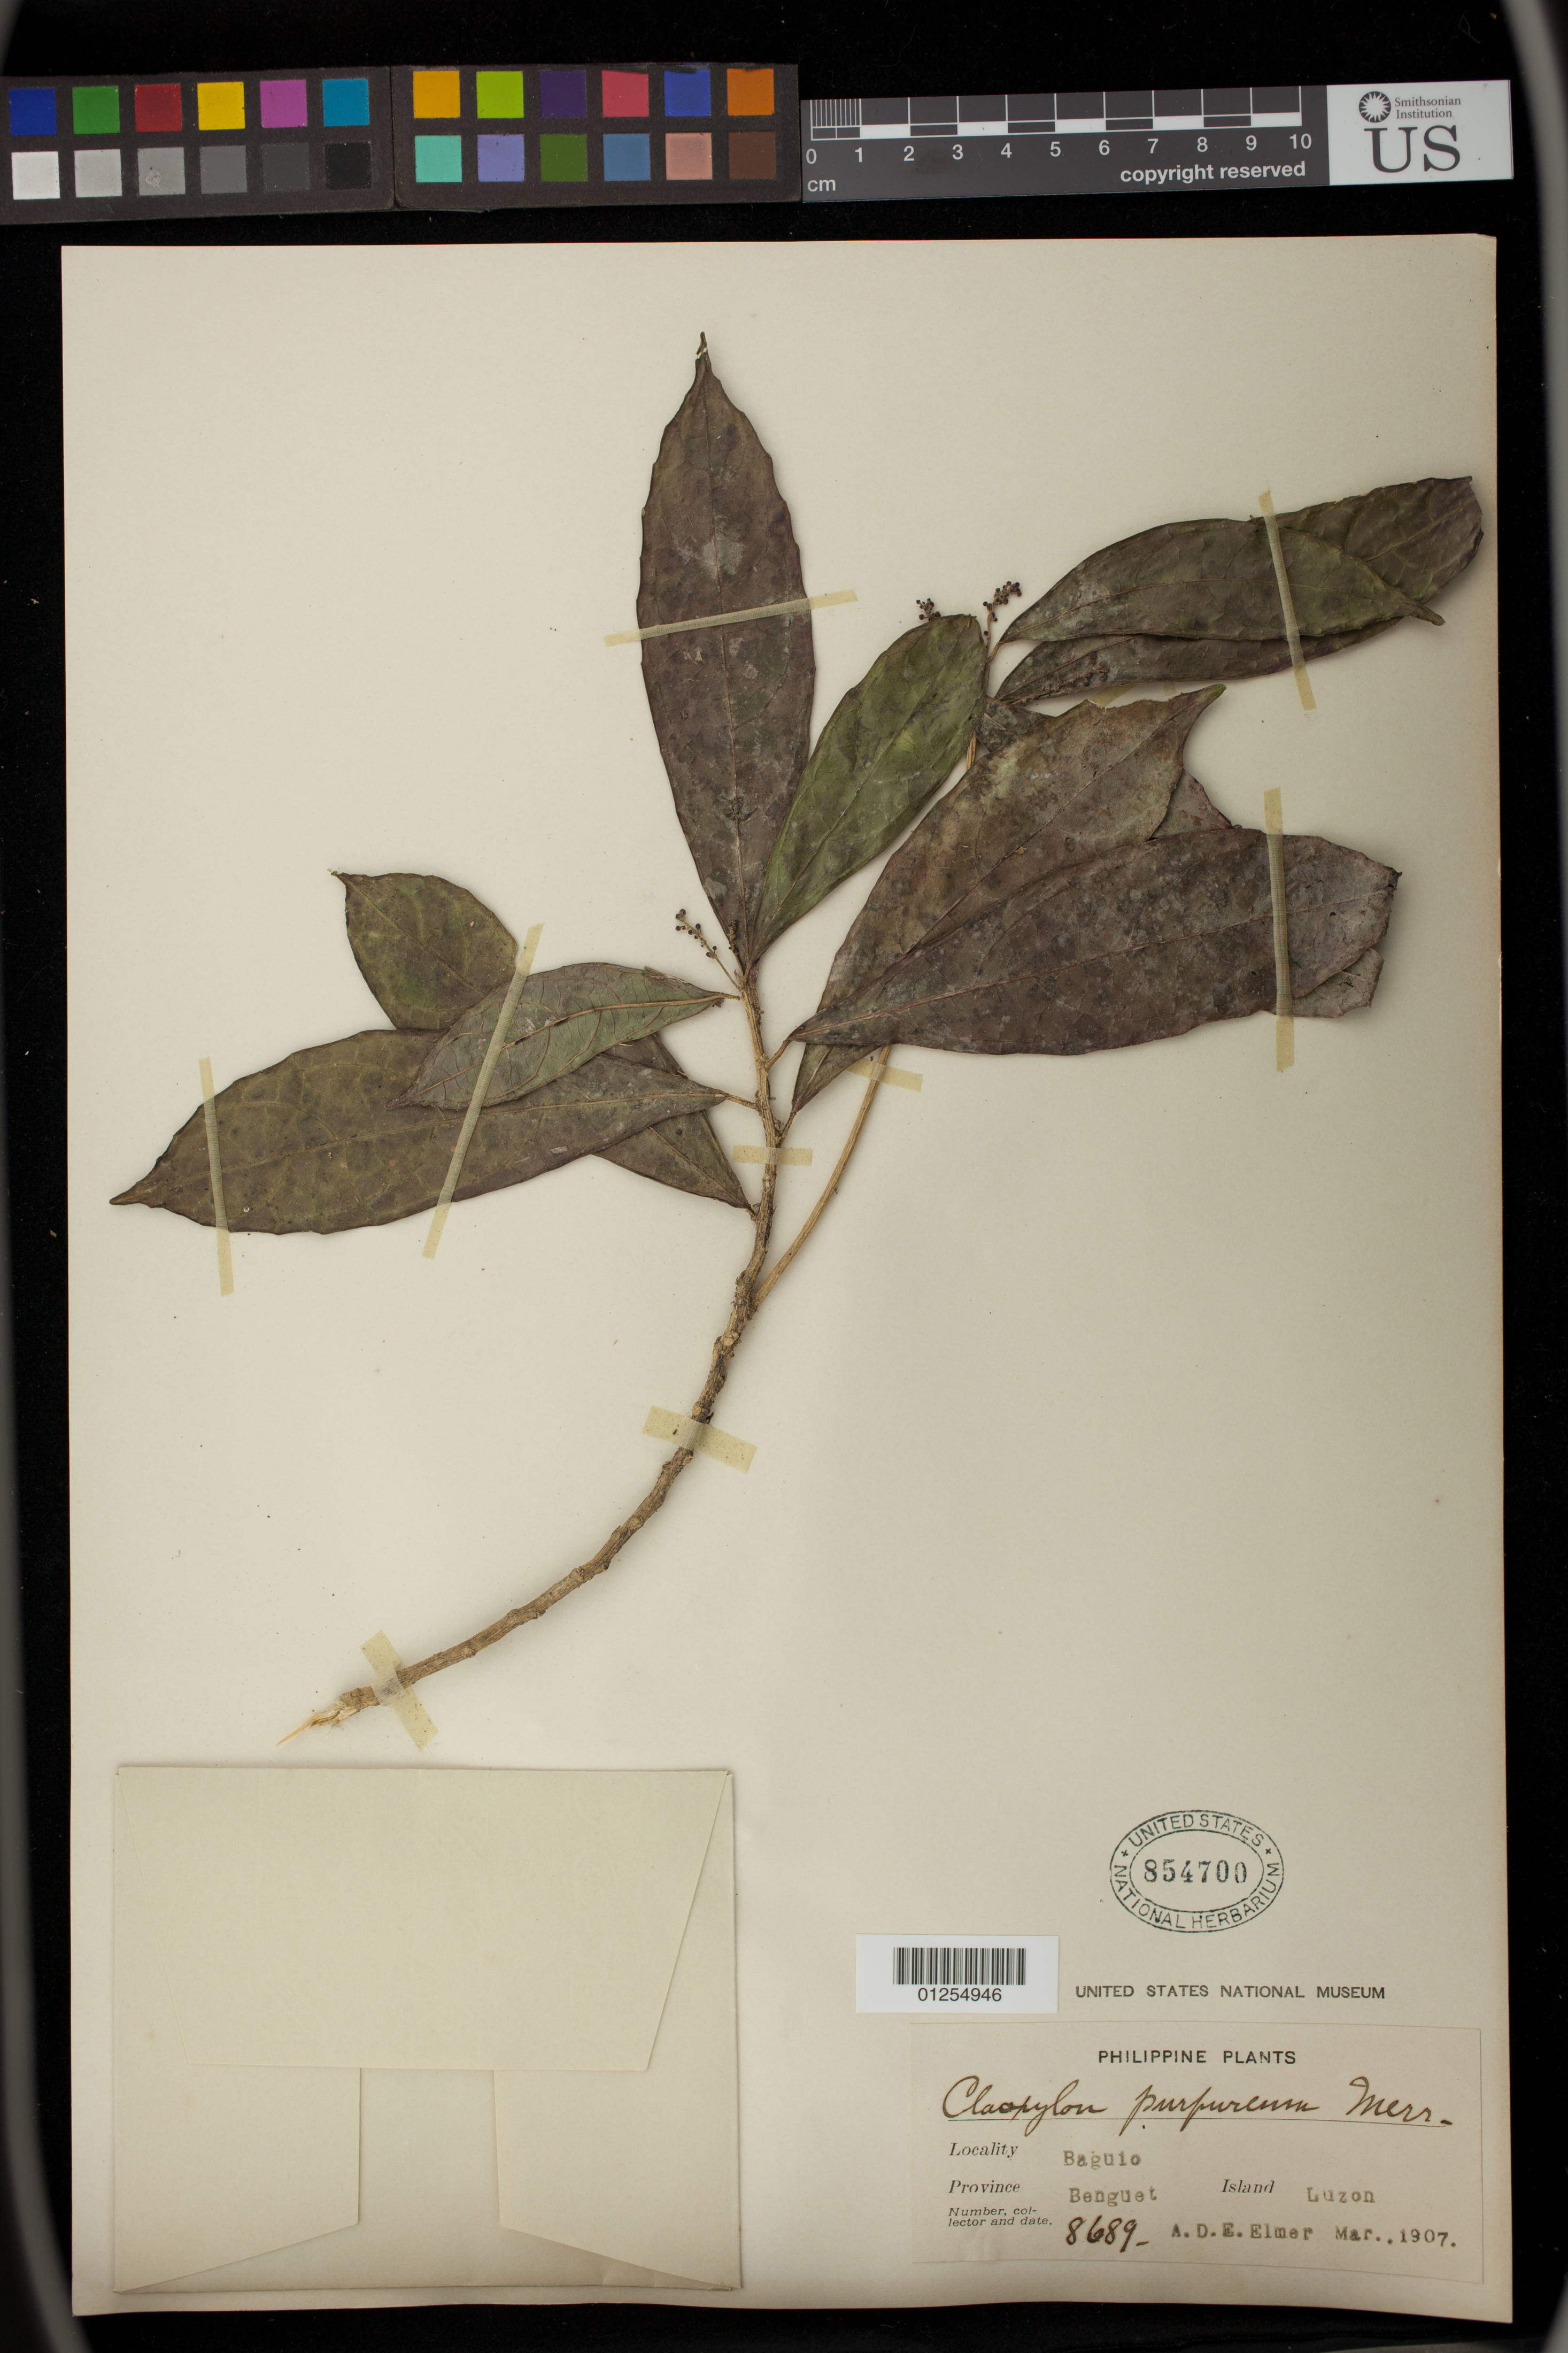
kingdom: Plantae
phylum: Tracheophyta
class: Magnoliopsida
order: Malpighiales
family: Euphorbiaceae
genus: Claoxylon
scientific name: Claoxylon purpureum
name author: Merr.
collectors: A. D. E. Elmer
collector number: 8689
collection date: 1907-03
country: Philippines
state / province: Cordillera (Administrative Region)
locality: Baguio, Benguet, Luzon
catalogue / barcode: US 854700